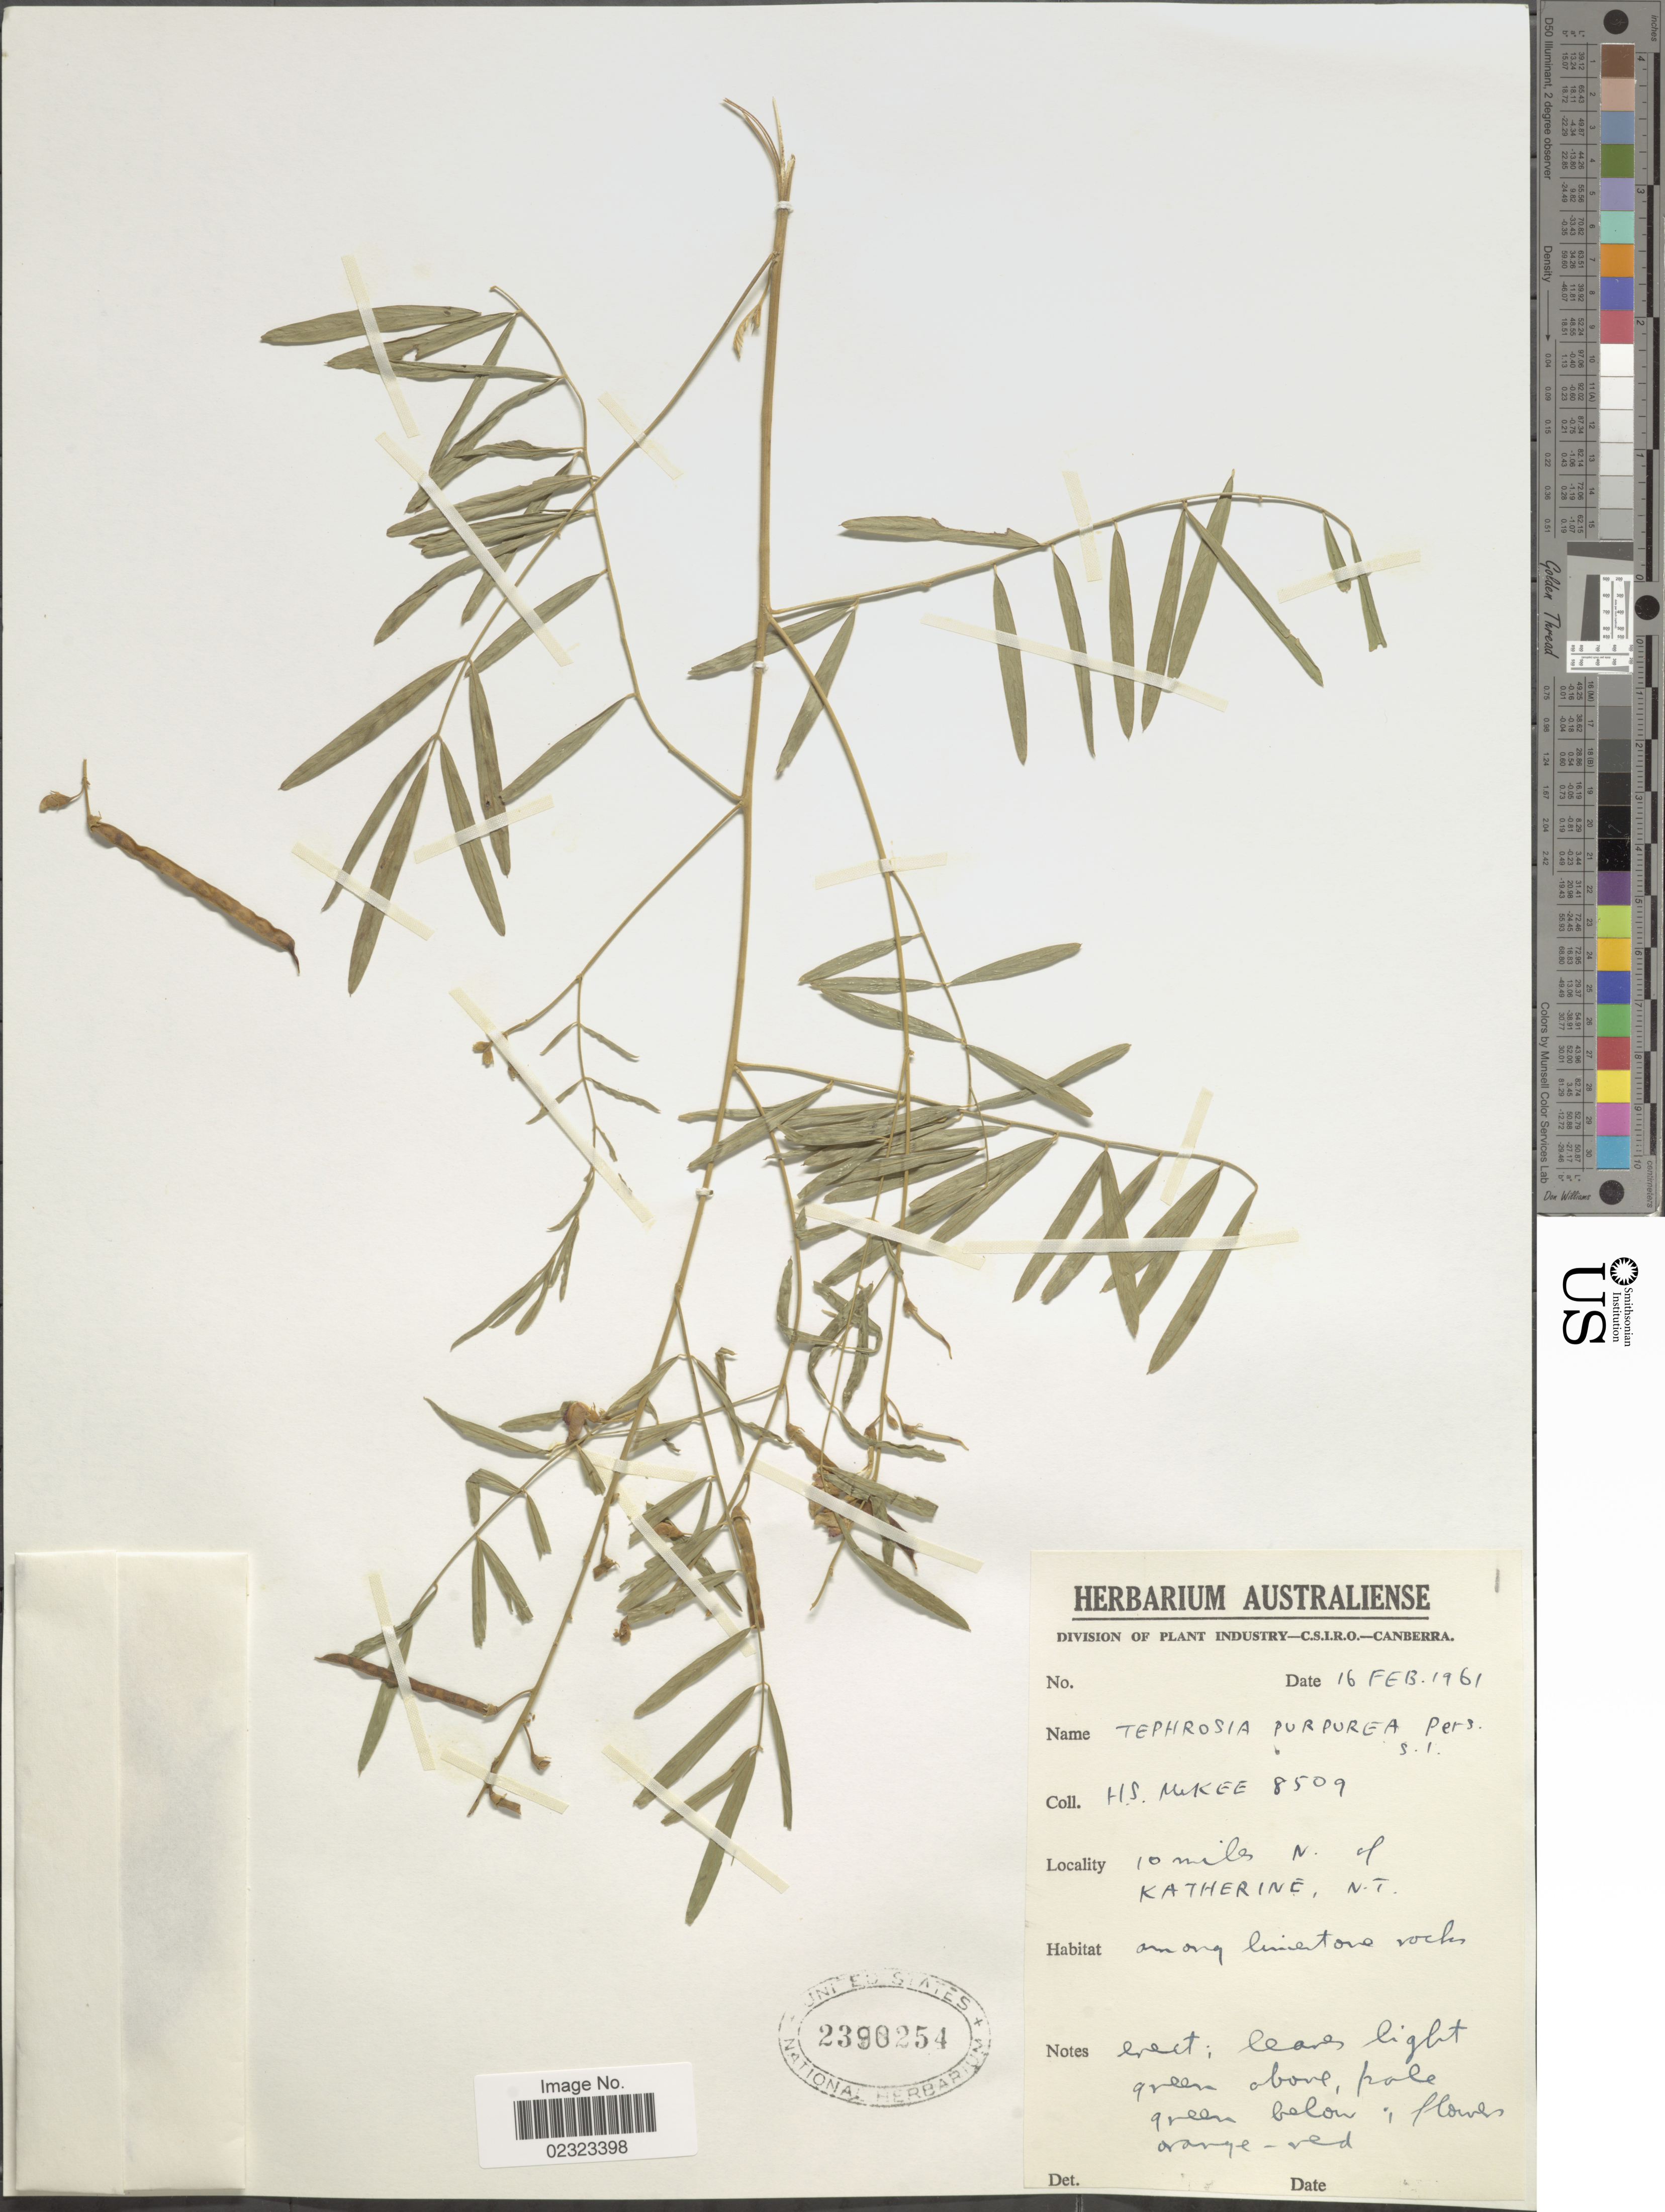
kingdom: Plantae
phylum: Tracheophyta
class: Magnoliopsida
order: Fabales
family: Fabaceae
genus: Tephrosia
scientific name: Tephrosia purpurea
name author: (L.) Pers.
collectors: H. S. McKee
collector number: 8509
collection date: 1961-02-16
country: Australia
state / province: Northern Territory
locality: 10 miles N. of Katherine, among limestone rocks.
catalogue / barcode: US 2390254